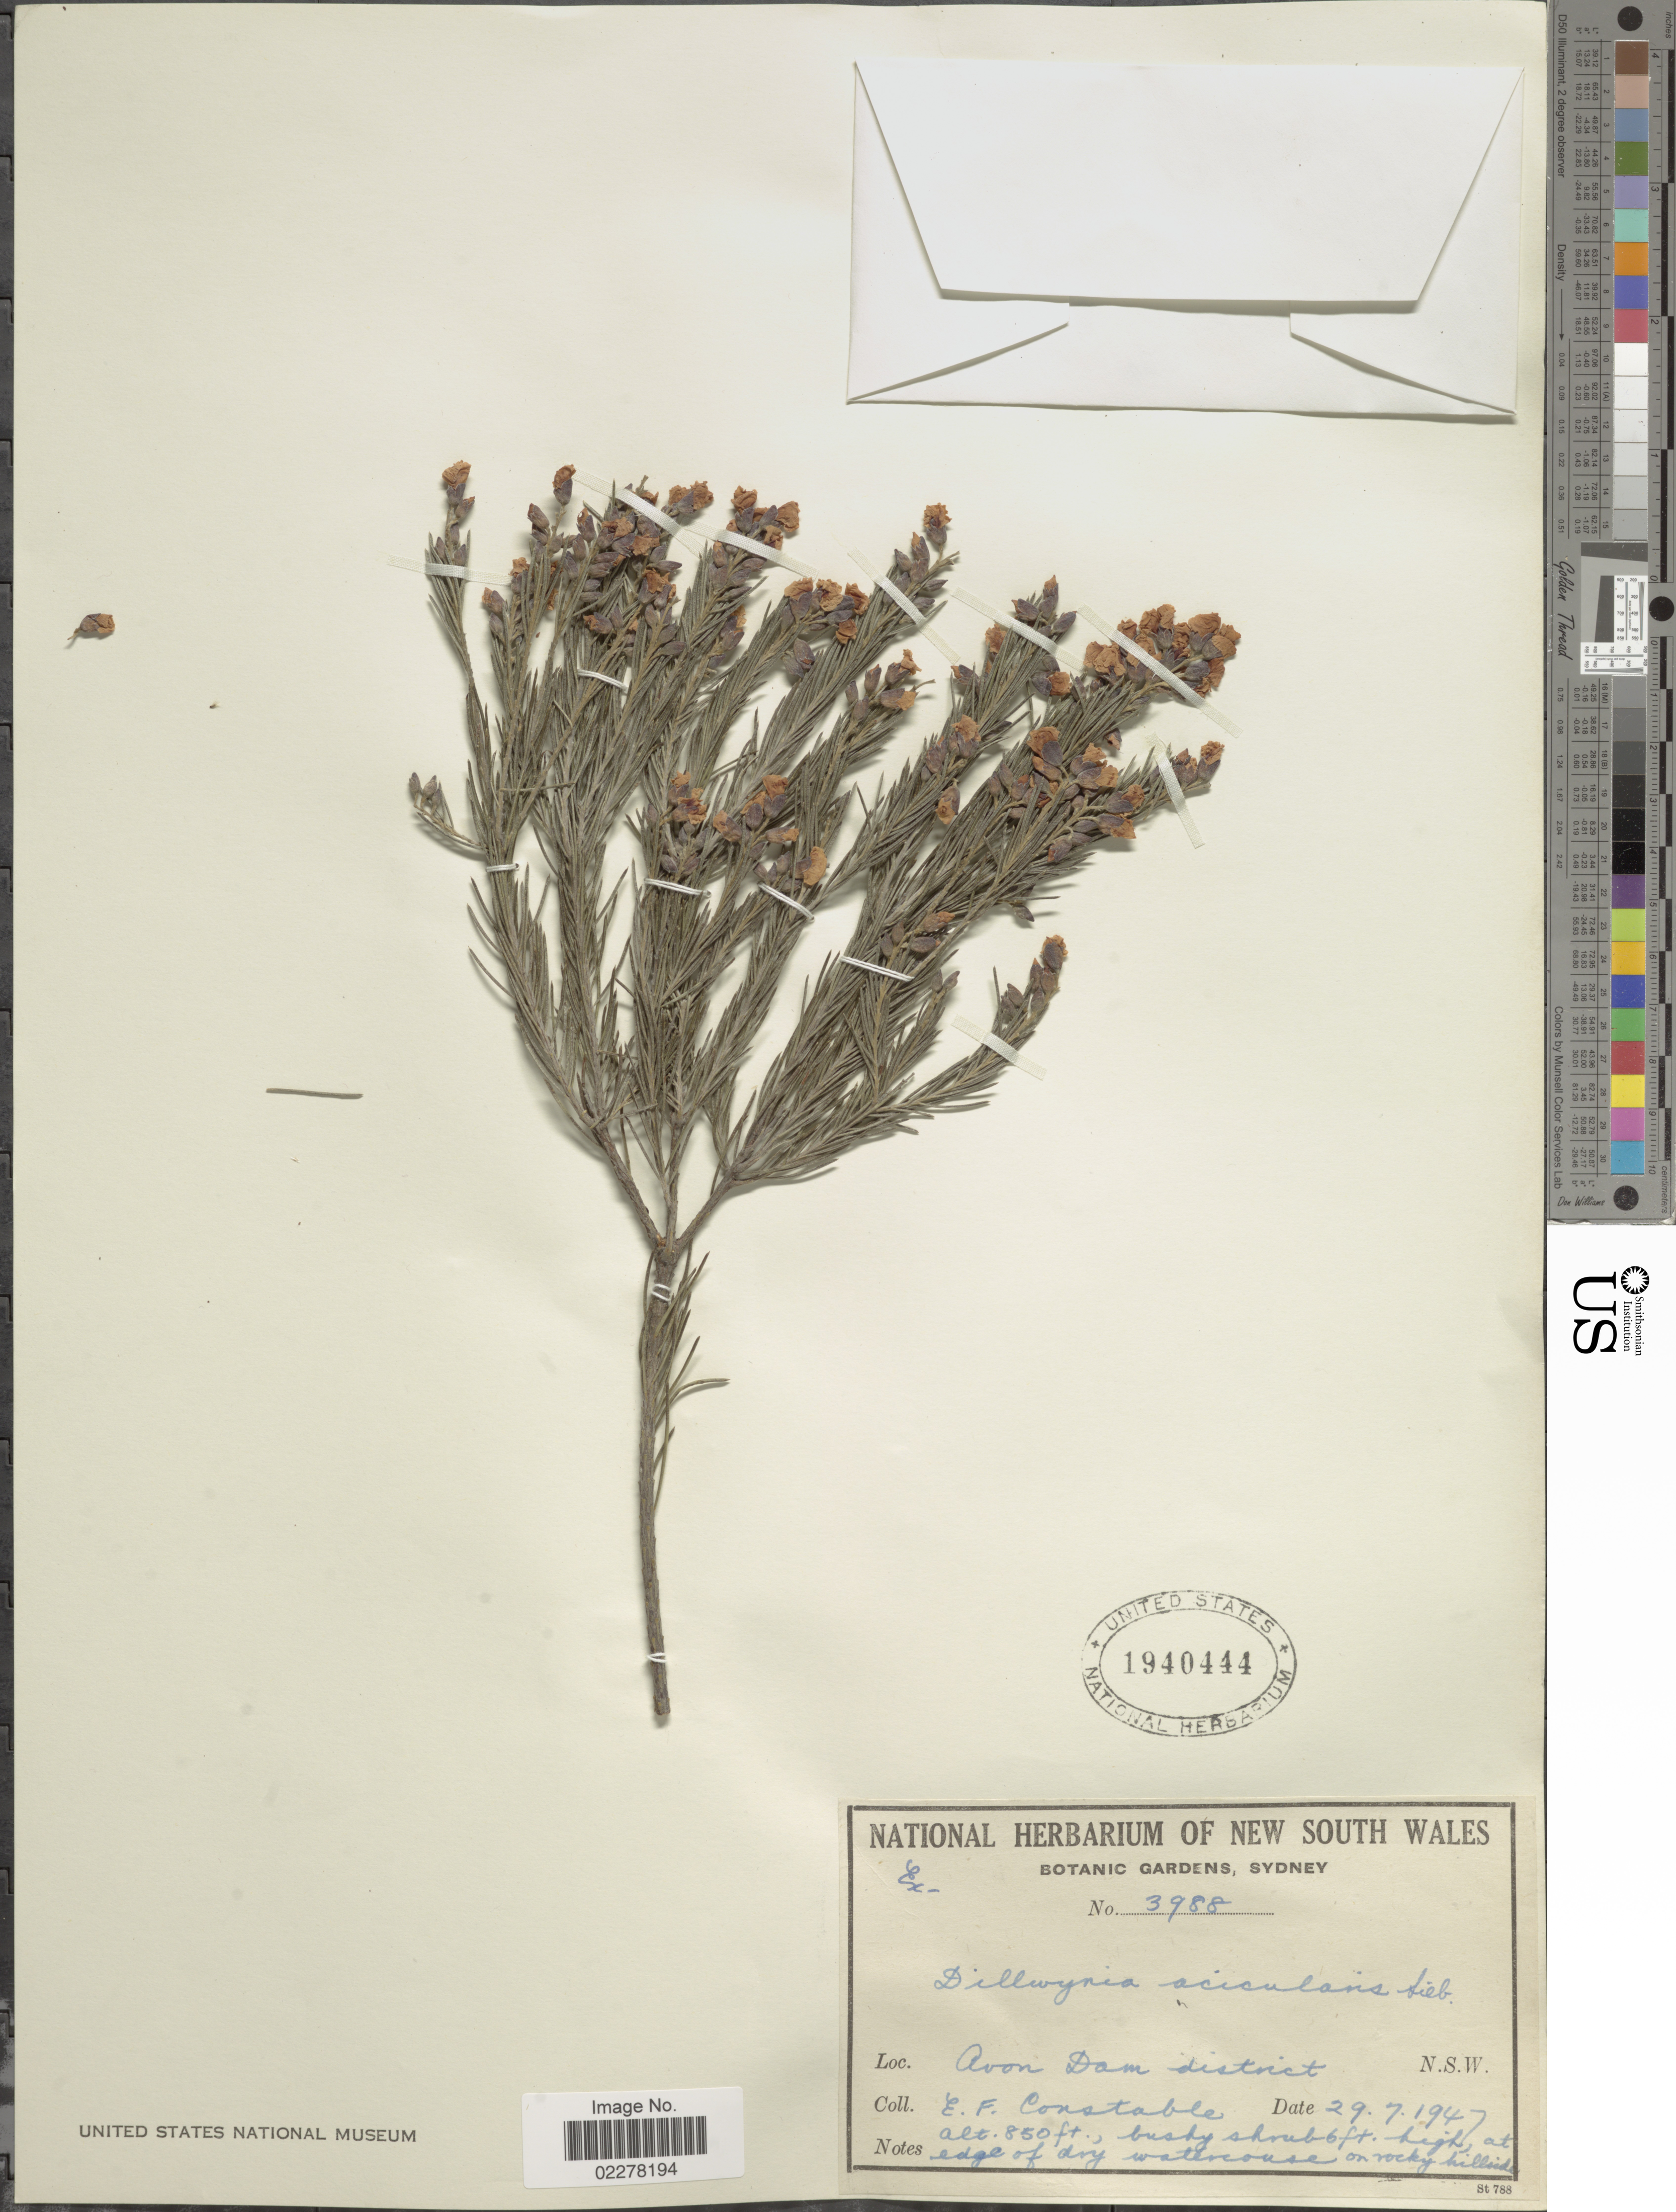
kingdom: Plantae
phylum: Tracheophyta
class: Magnoliopsida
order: Fabales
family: Fabaceae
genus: Dillwynia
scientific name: Dillwynia acicularis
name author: DC.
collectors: E. F. Constable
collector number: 3988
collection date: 1947-07-29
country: Australia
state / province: New South Wales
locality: Avon Dam District. N.S.W.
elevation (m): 259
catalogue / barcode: US 1940444